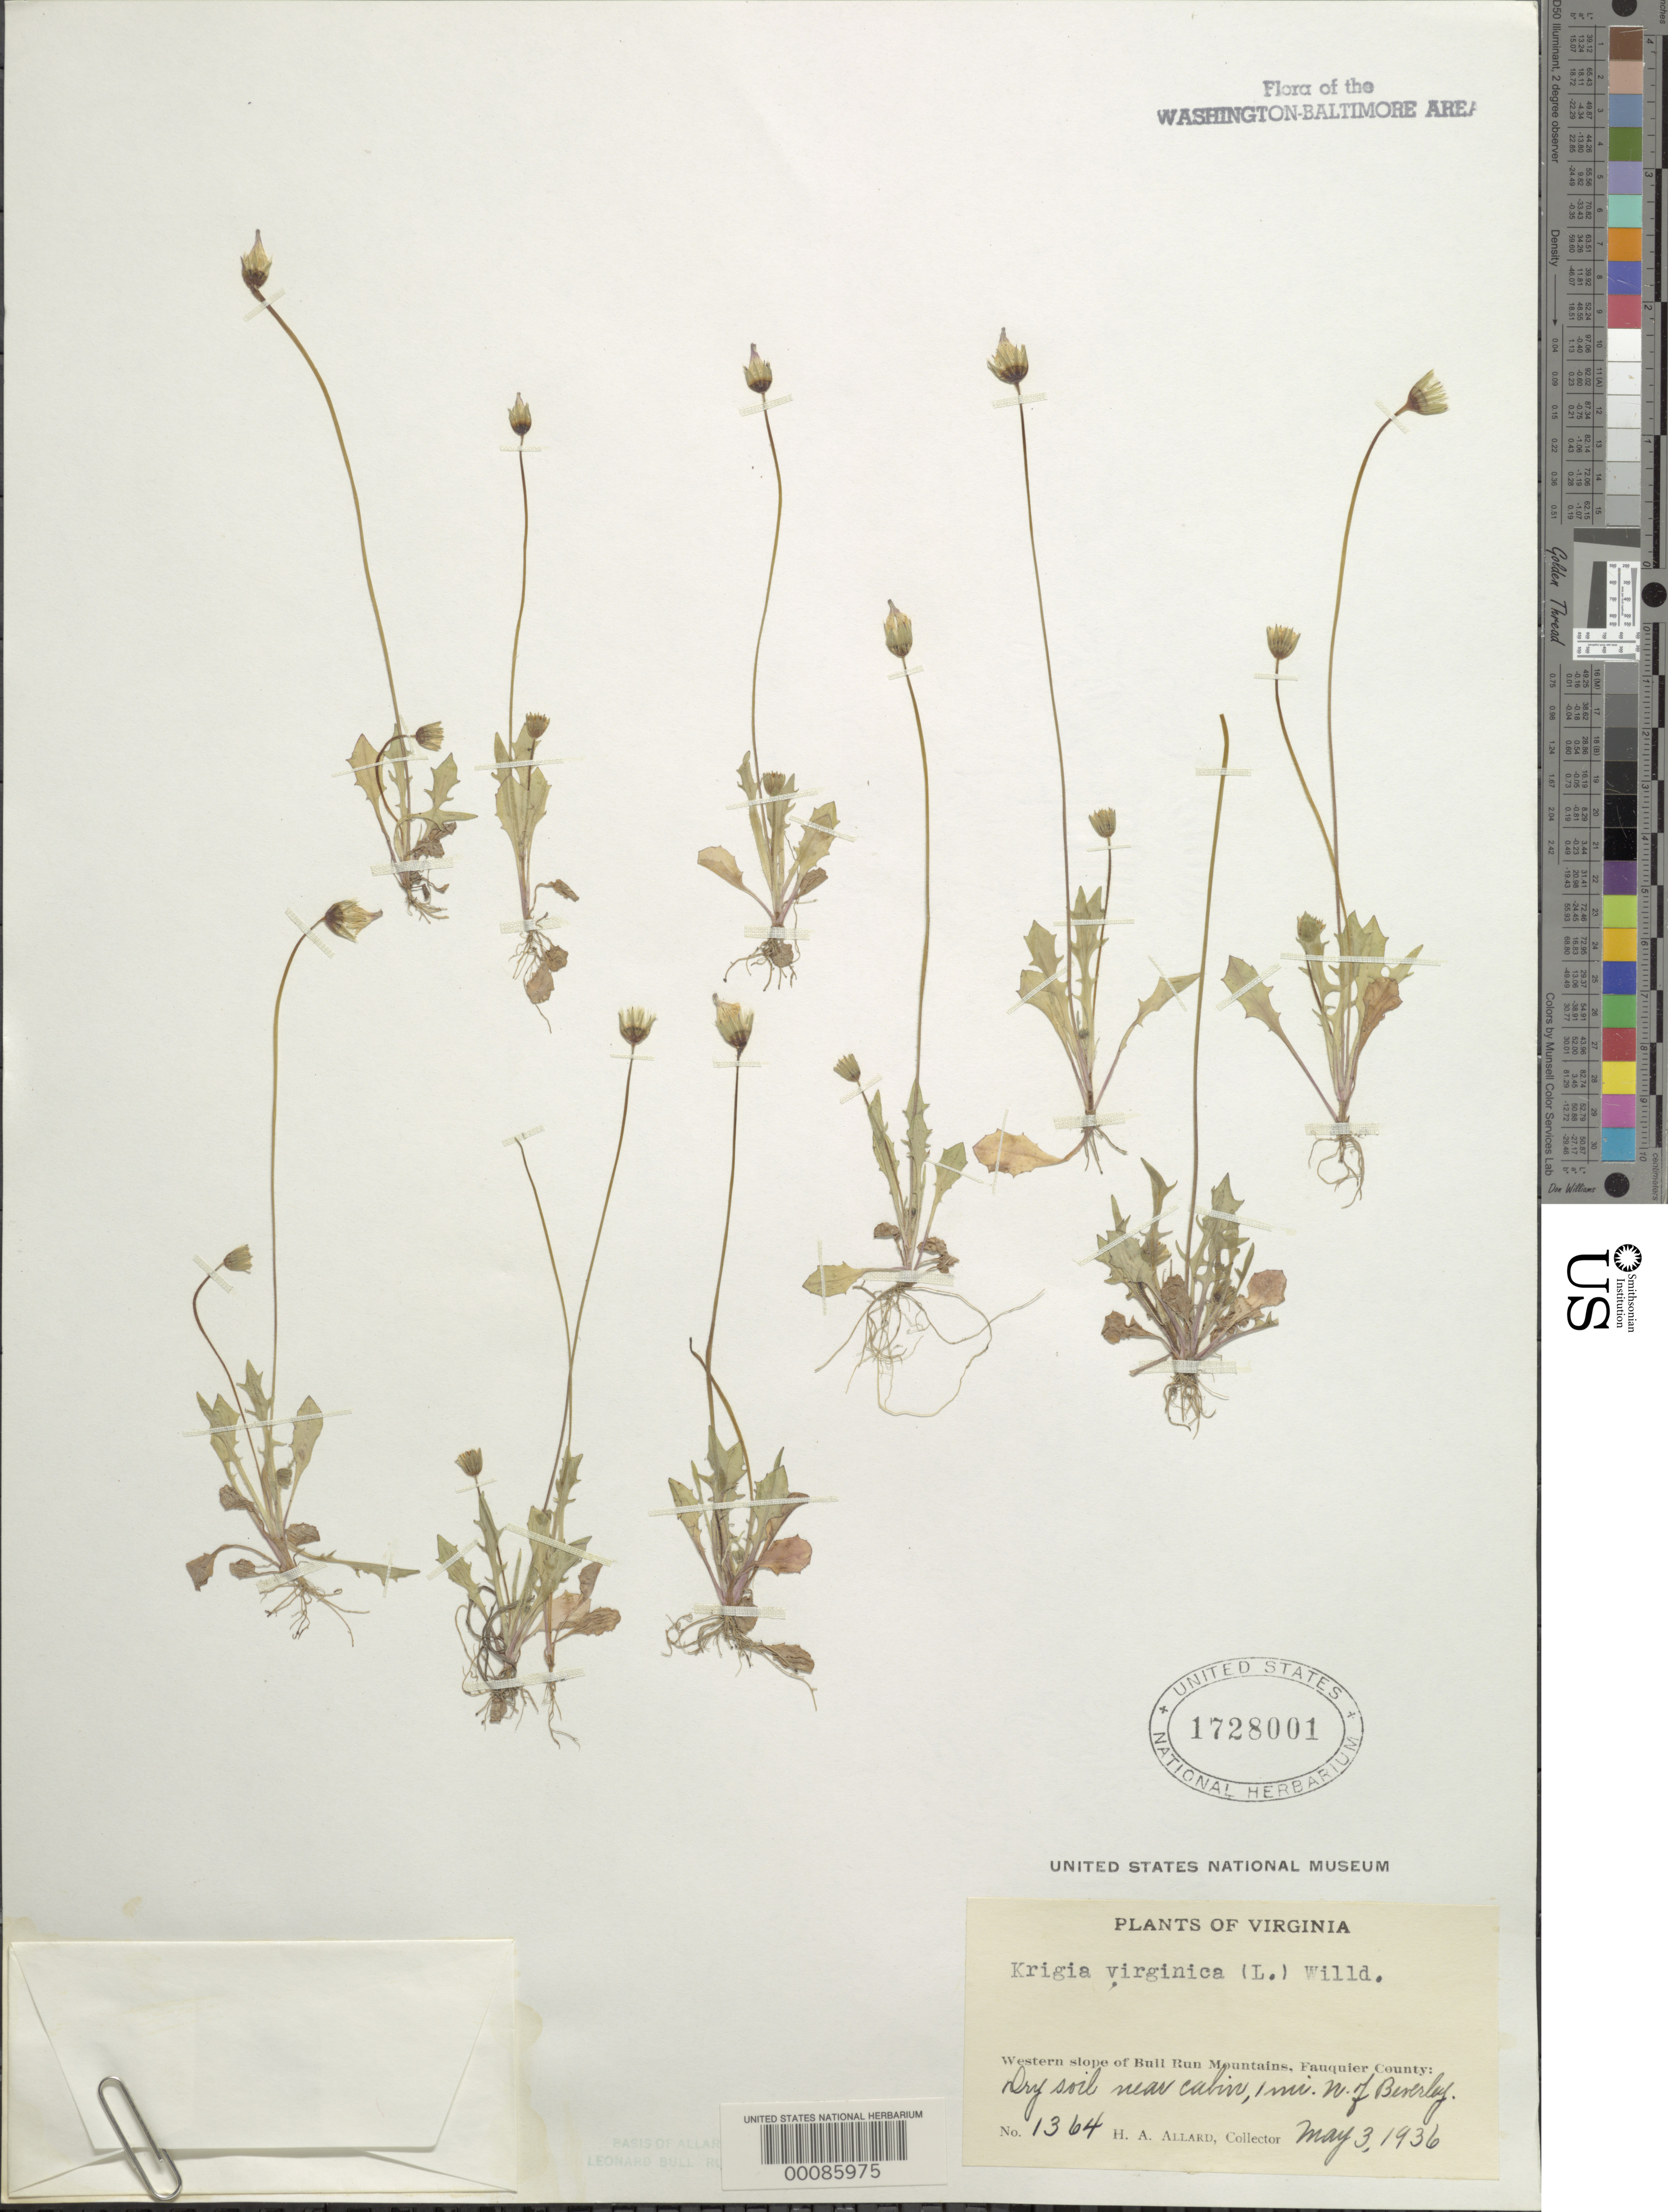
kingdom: Plantae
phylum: Tracheophyta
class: Magnoliopsida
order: Asterales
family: Asteraceae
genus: Krigia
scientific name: Krigia virginica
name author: (L.) Willd.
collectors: H. A. Allard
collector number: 1364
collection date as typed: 03 May 1936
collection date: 1936-05-03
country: United States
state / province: Virginia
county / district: Fauquier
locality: Western Slope of Bull Run Mountains, 1 Mile North of Beverley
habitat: Dry soil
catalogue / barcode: US 1728001